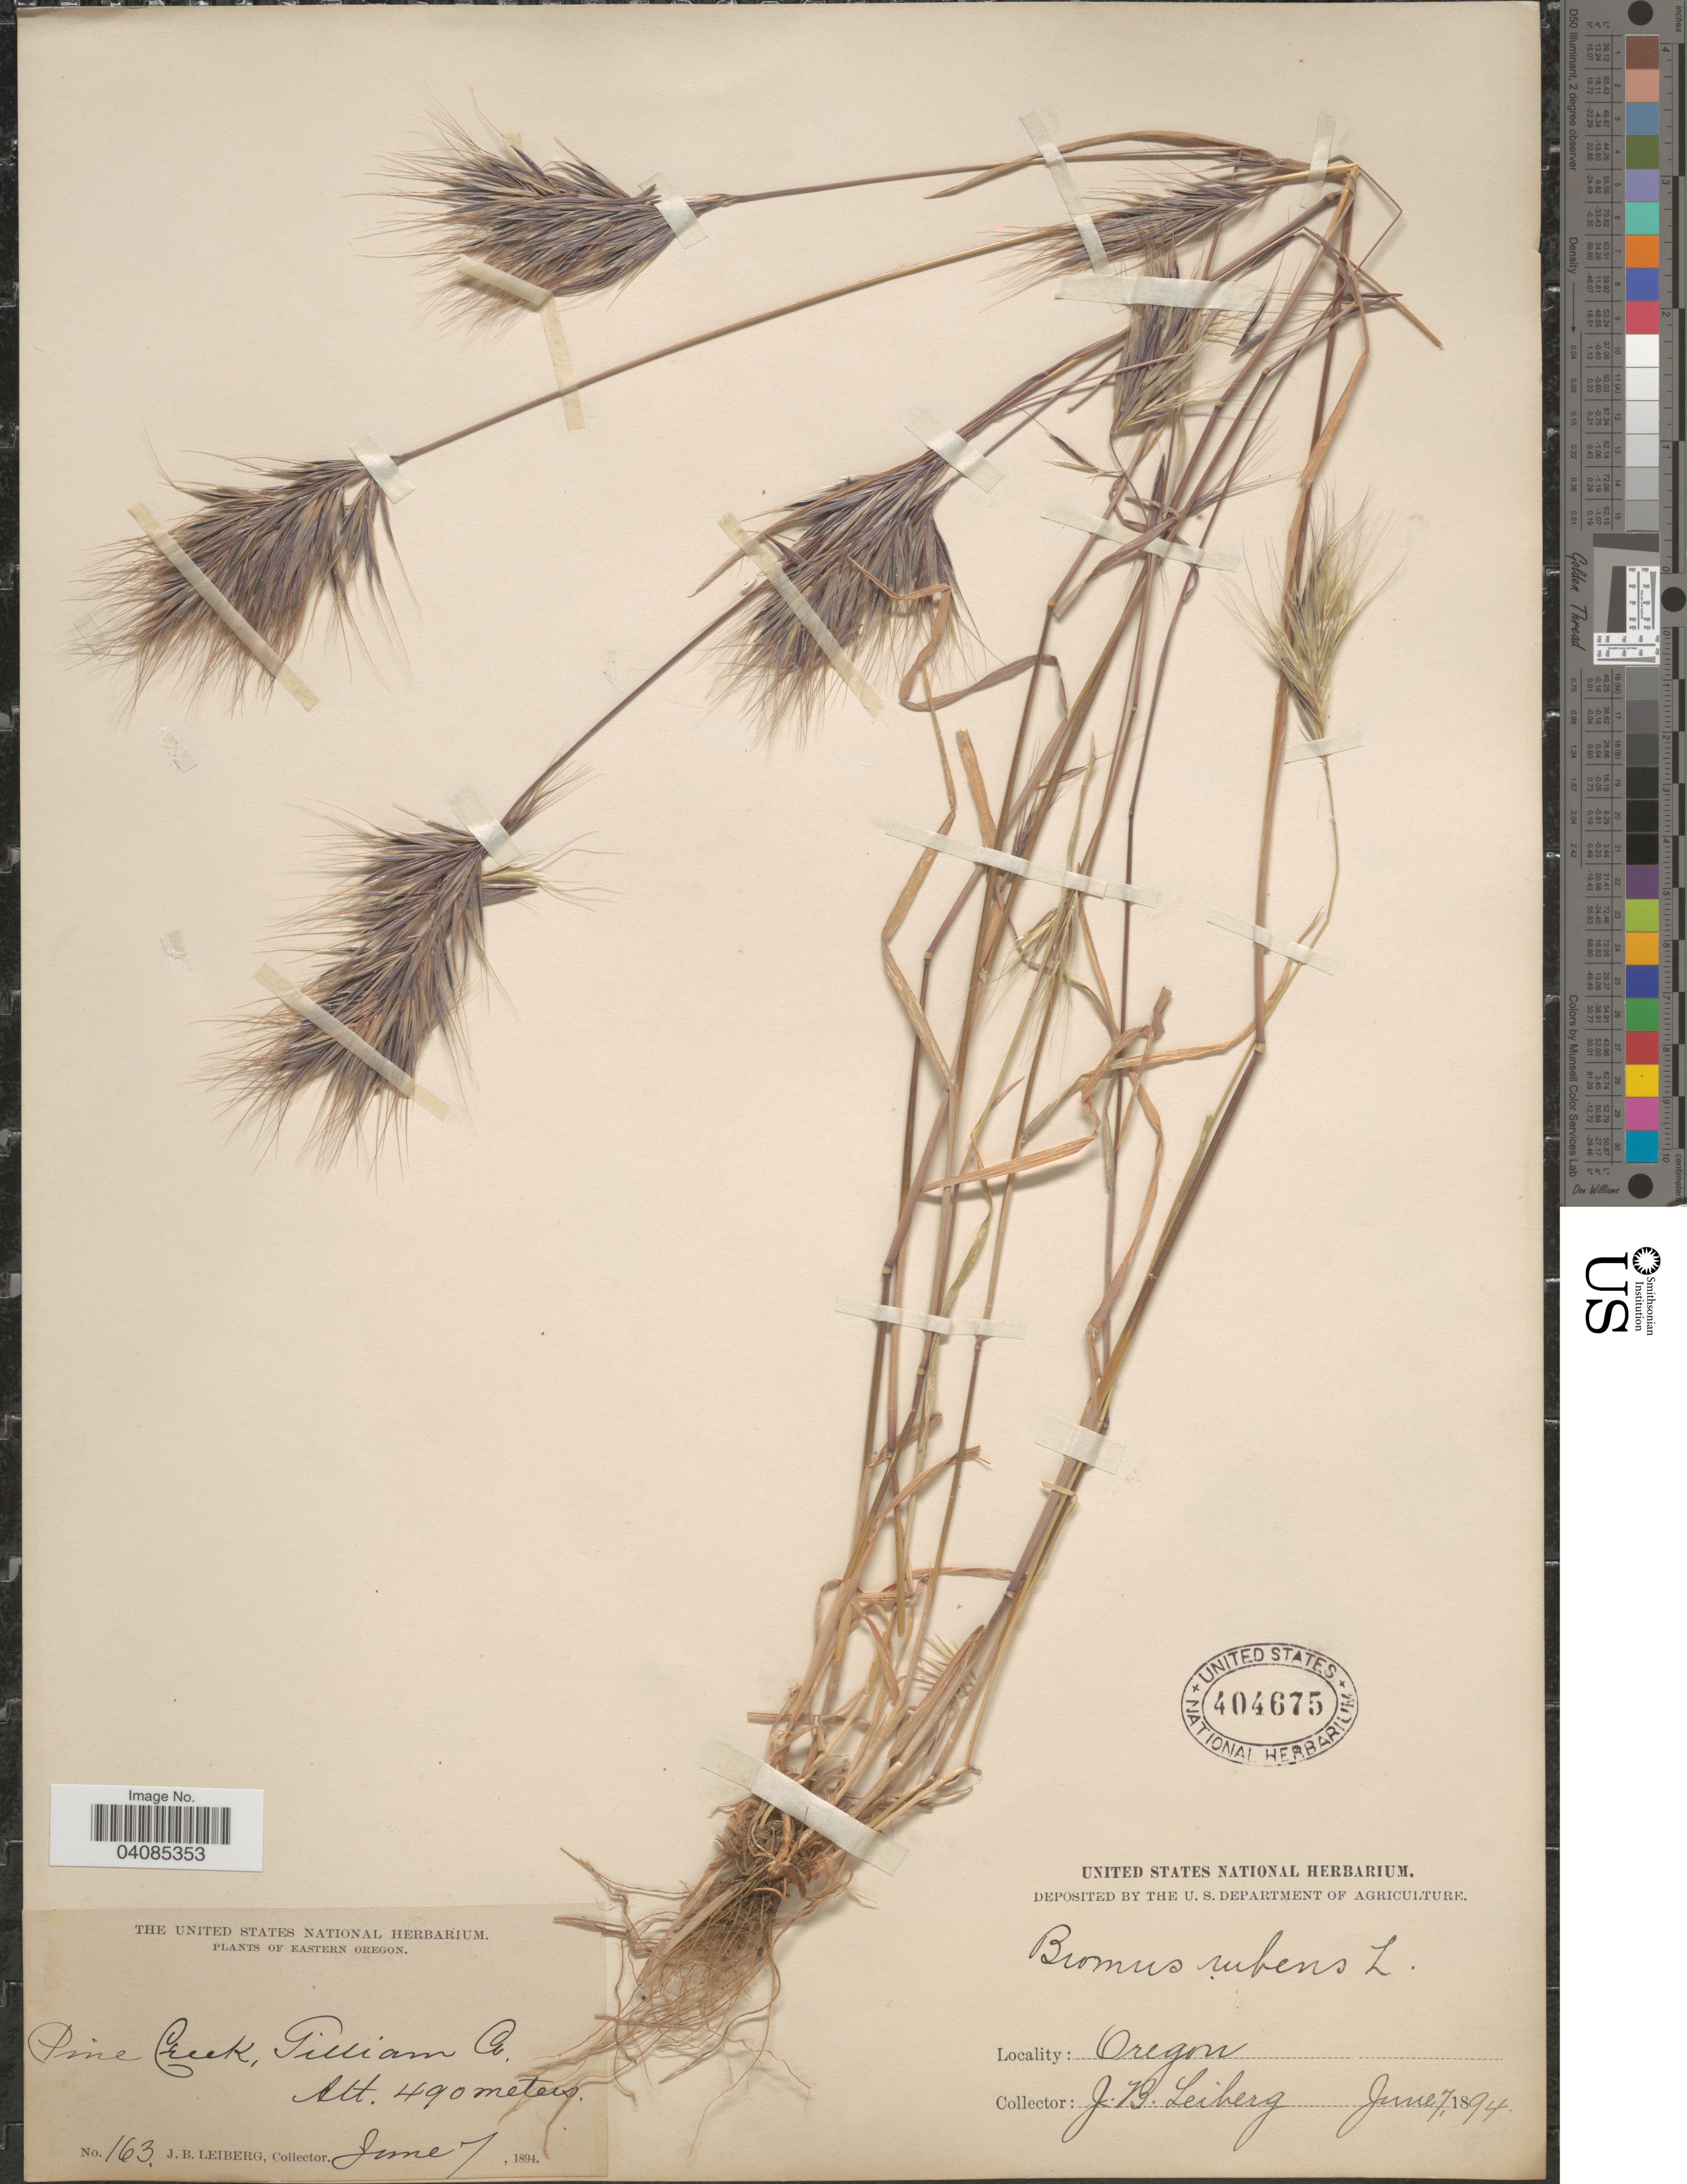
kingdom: Plantae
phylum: Tracheophyta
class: Liliopsida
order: Poales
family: Poaceae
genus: Bromus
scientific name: Bromus rubens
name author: L.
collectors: J. B. Leiberg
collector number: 163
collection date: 1894-06-07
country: United States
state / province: Oregon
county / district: Wheeler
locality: Eastern Oregon. Pine Creek, Gilliam Co.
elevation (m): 490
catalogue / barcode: US 404675